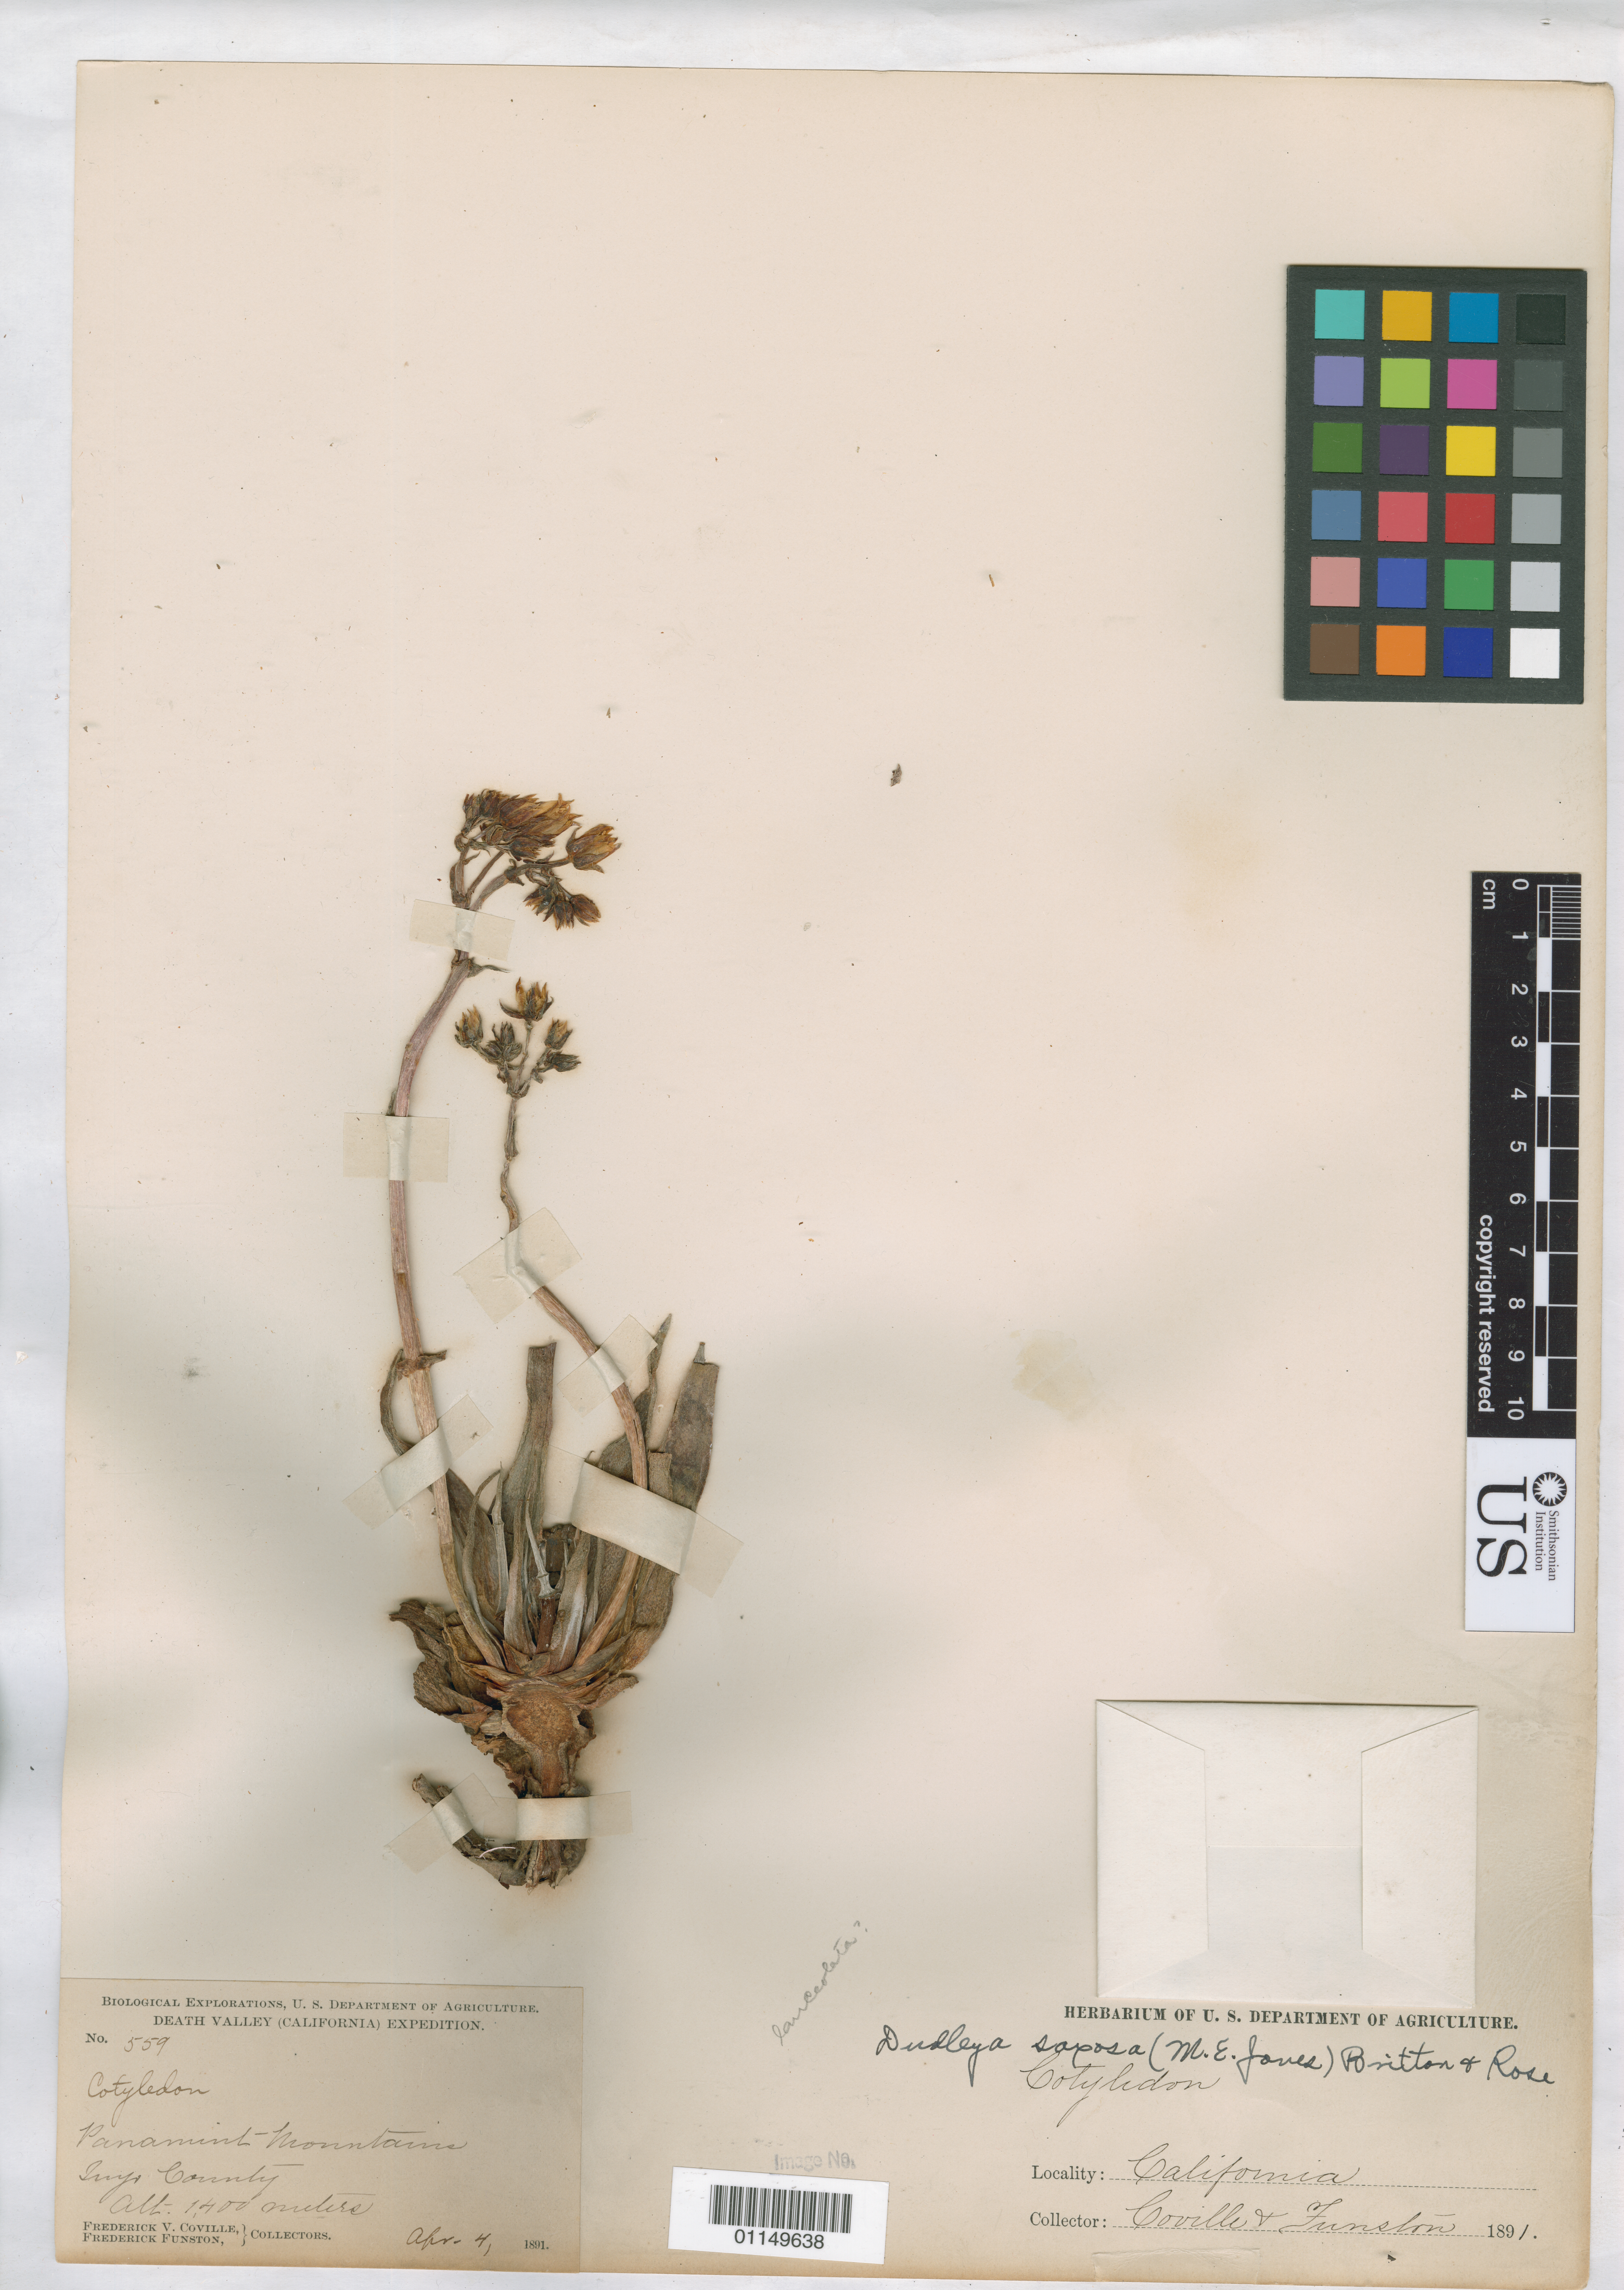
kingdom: Plantae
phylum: Tracheophyta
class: Magnoliopsida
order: Saxifragales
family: Crassulaceae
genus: Dudleya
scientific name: Dudleya saxosa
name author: (M.E. Jones) Britton & Rose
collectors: F. V. Coville & F. Funston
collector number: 559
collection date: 1891-04-04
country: United States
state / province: California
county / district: Inyo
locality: Panamint Mts.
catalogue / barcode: US 99040